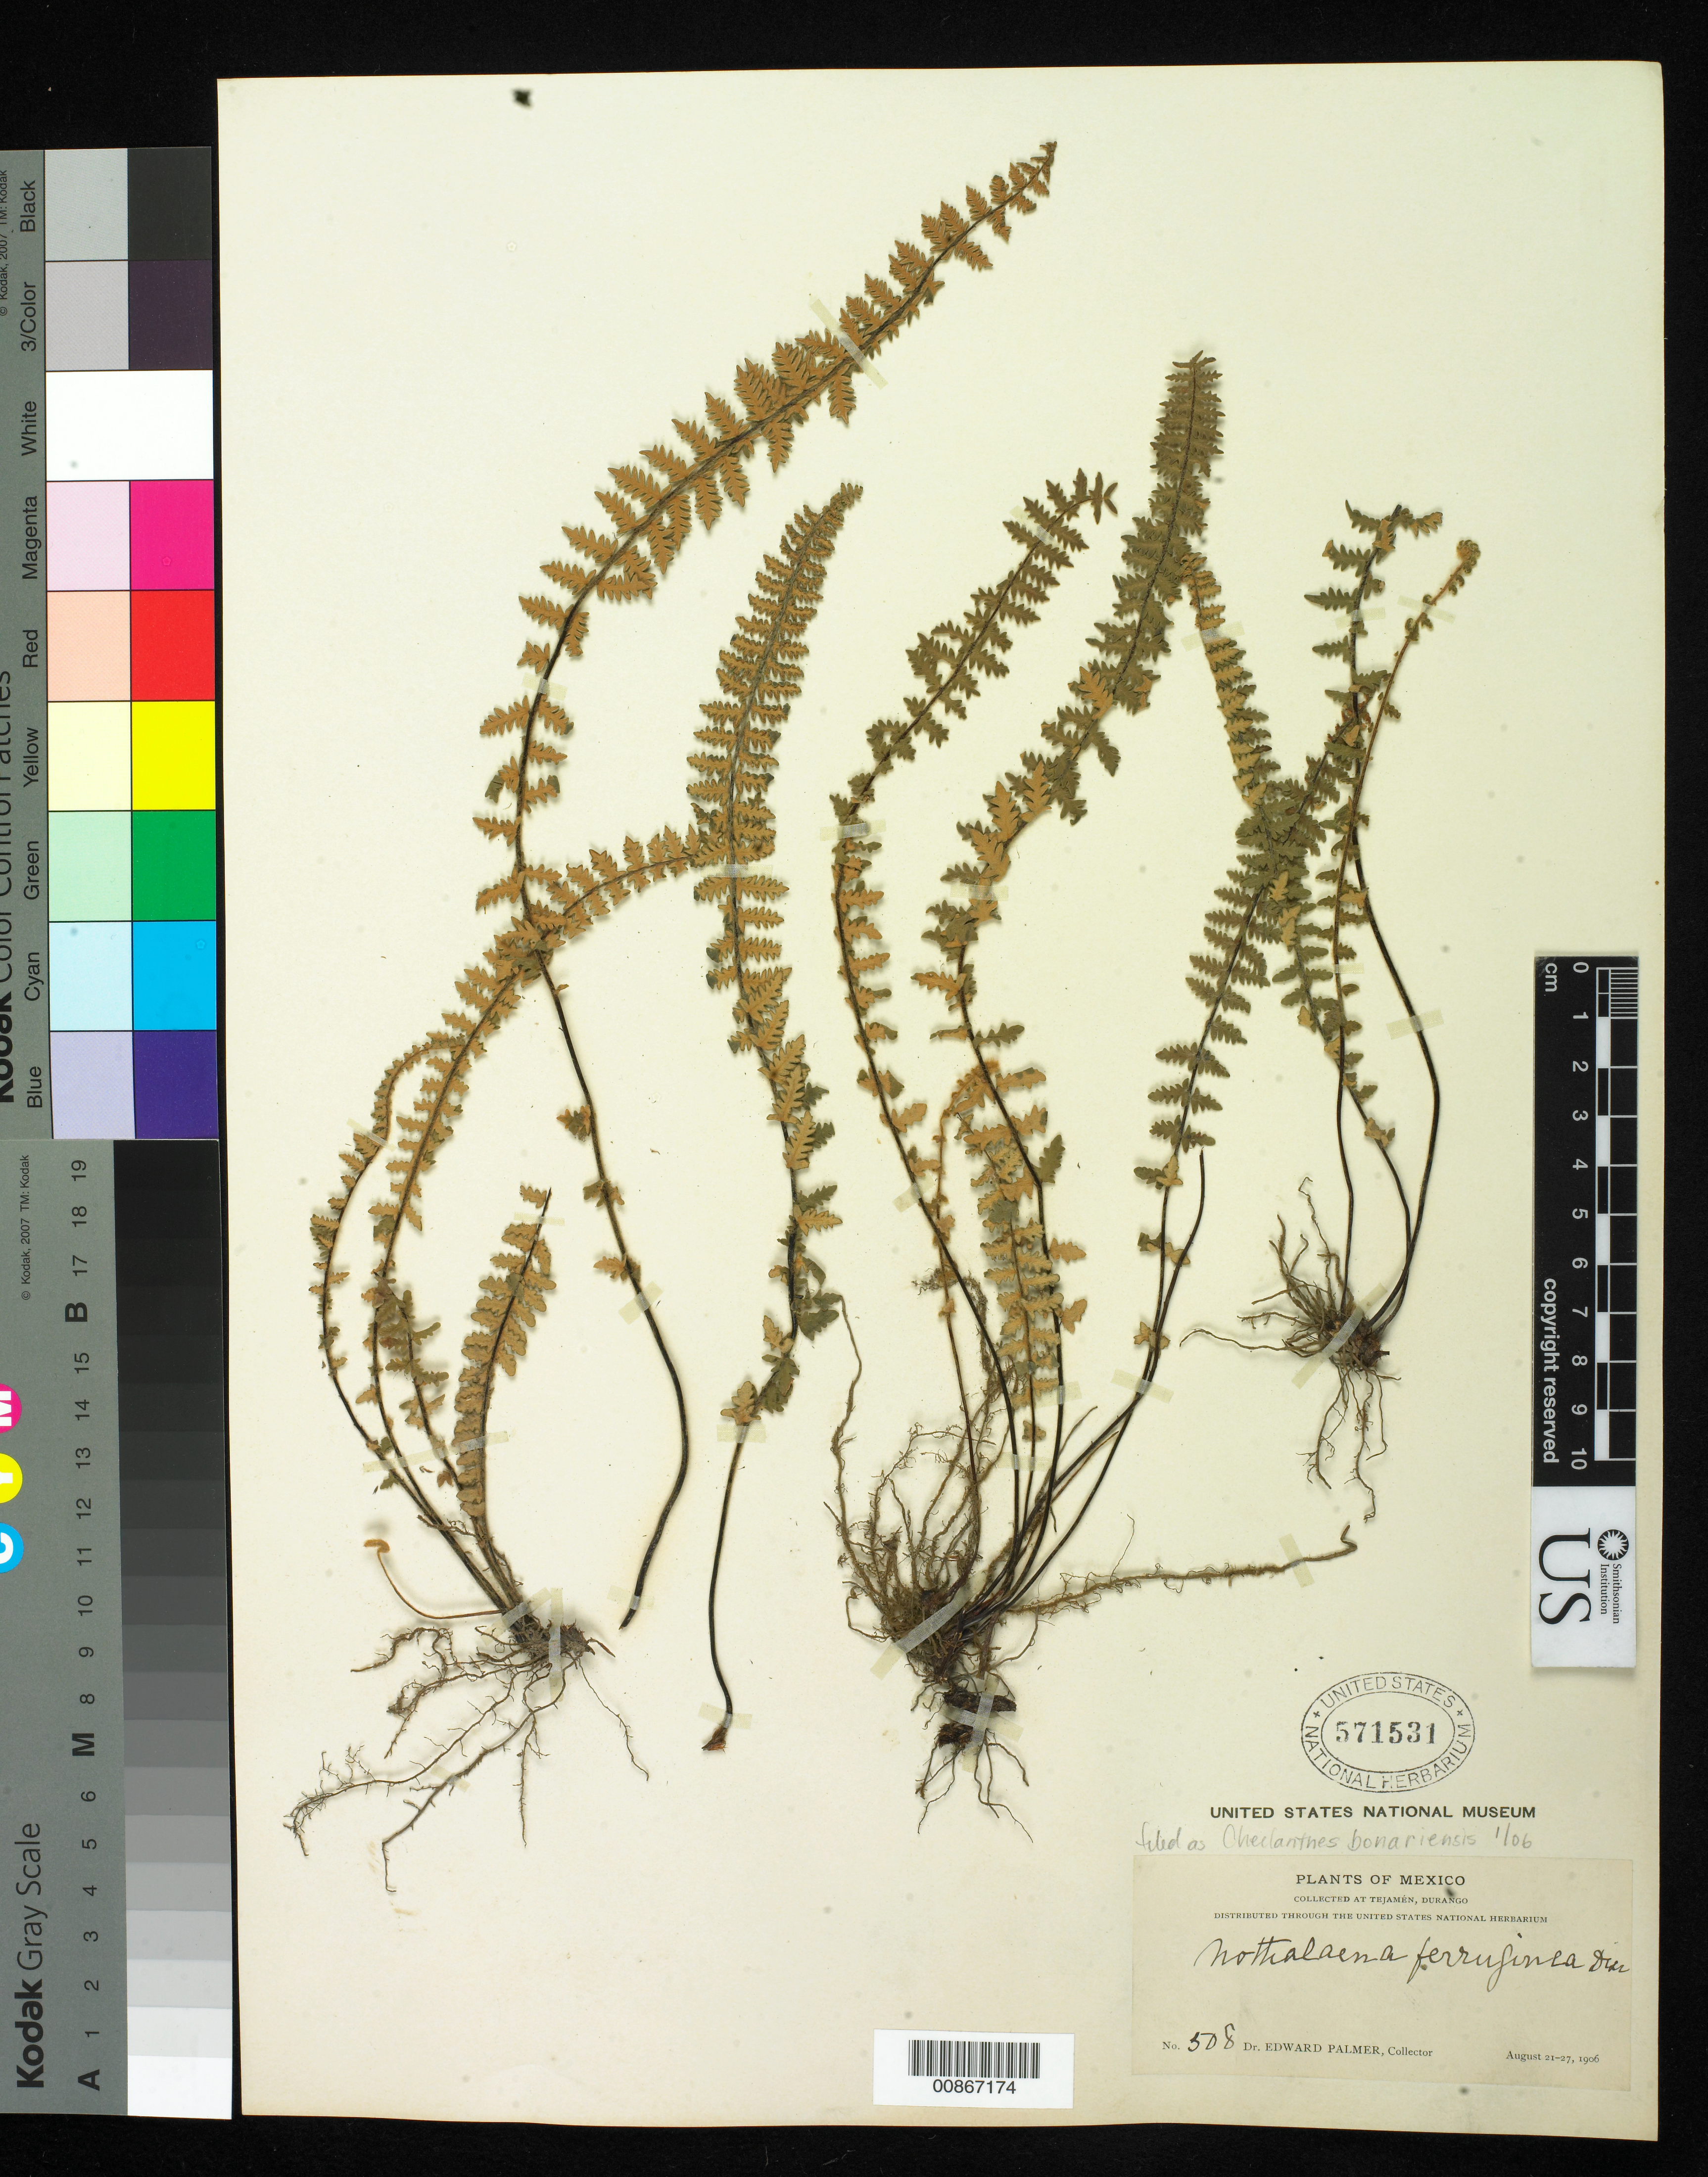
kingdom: Plantae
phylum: Tracheophyta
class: Polypodiopsida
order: Polypodiales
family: Pteridaceae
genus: Myriopteris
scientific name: Myriopteris aurea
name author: (Poir.) Grusz & Windham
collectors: E. Palmer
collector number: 508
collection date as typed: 21 Aug 1906 to 27 Aug 1906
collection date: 1906-08-21/1906-08-27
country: Mexico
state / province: Durango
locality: Tejamén, Durango.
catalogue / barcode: US 571531